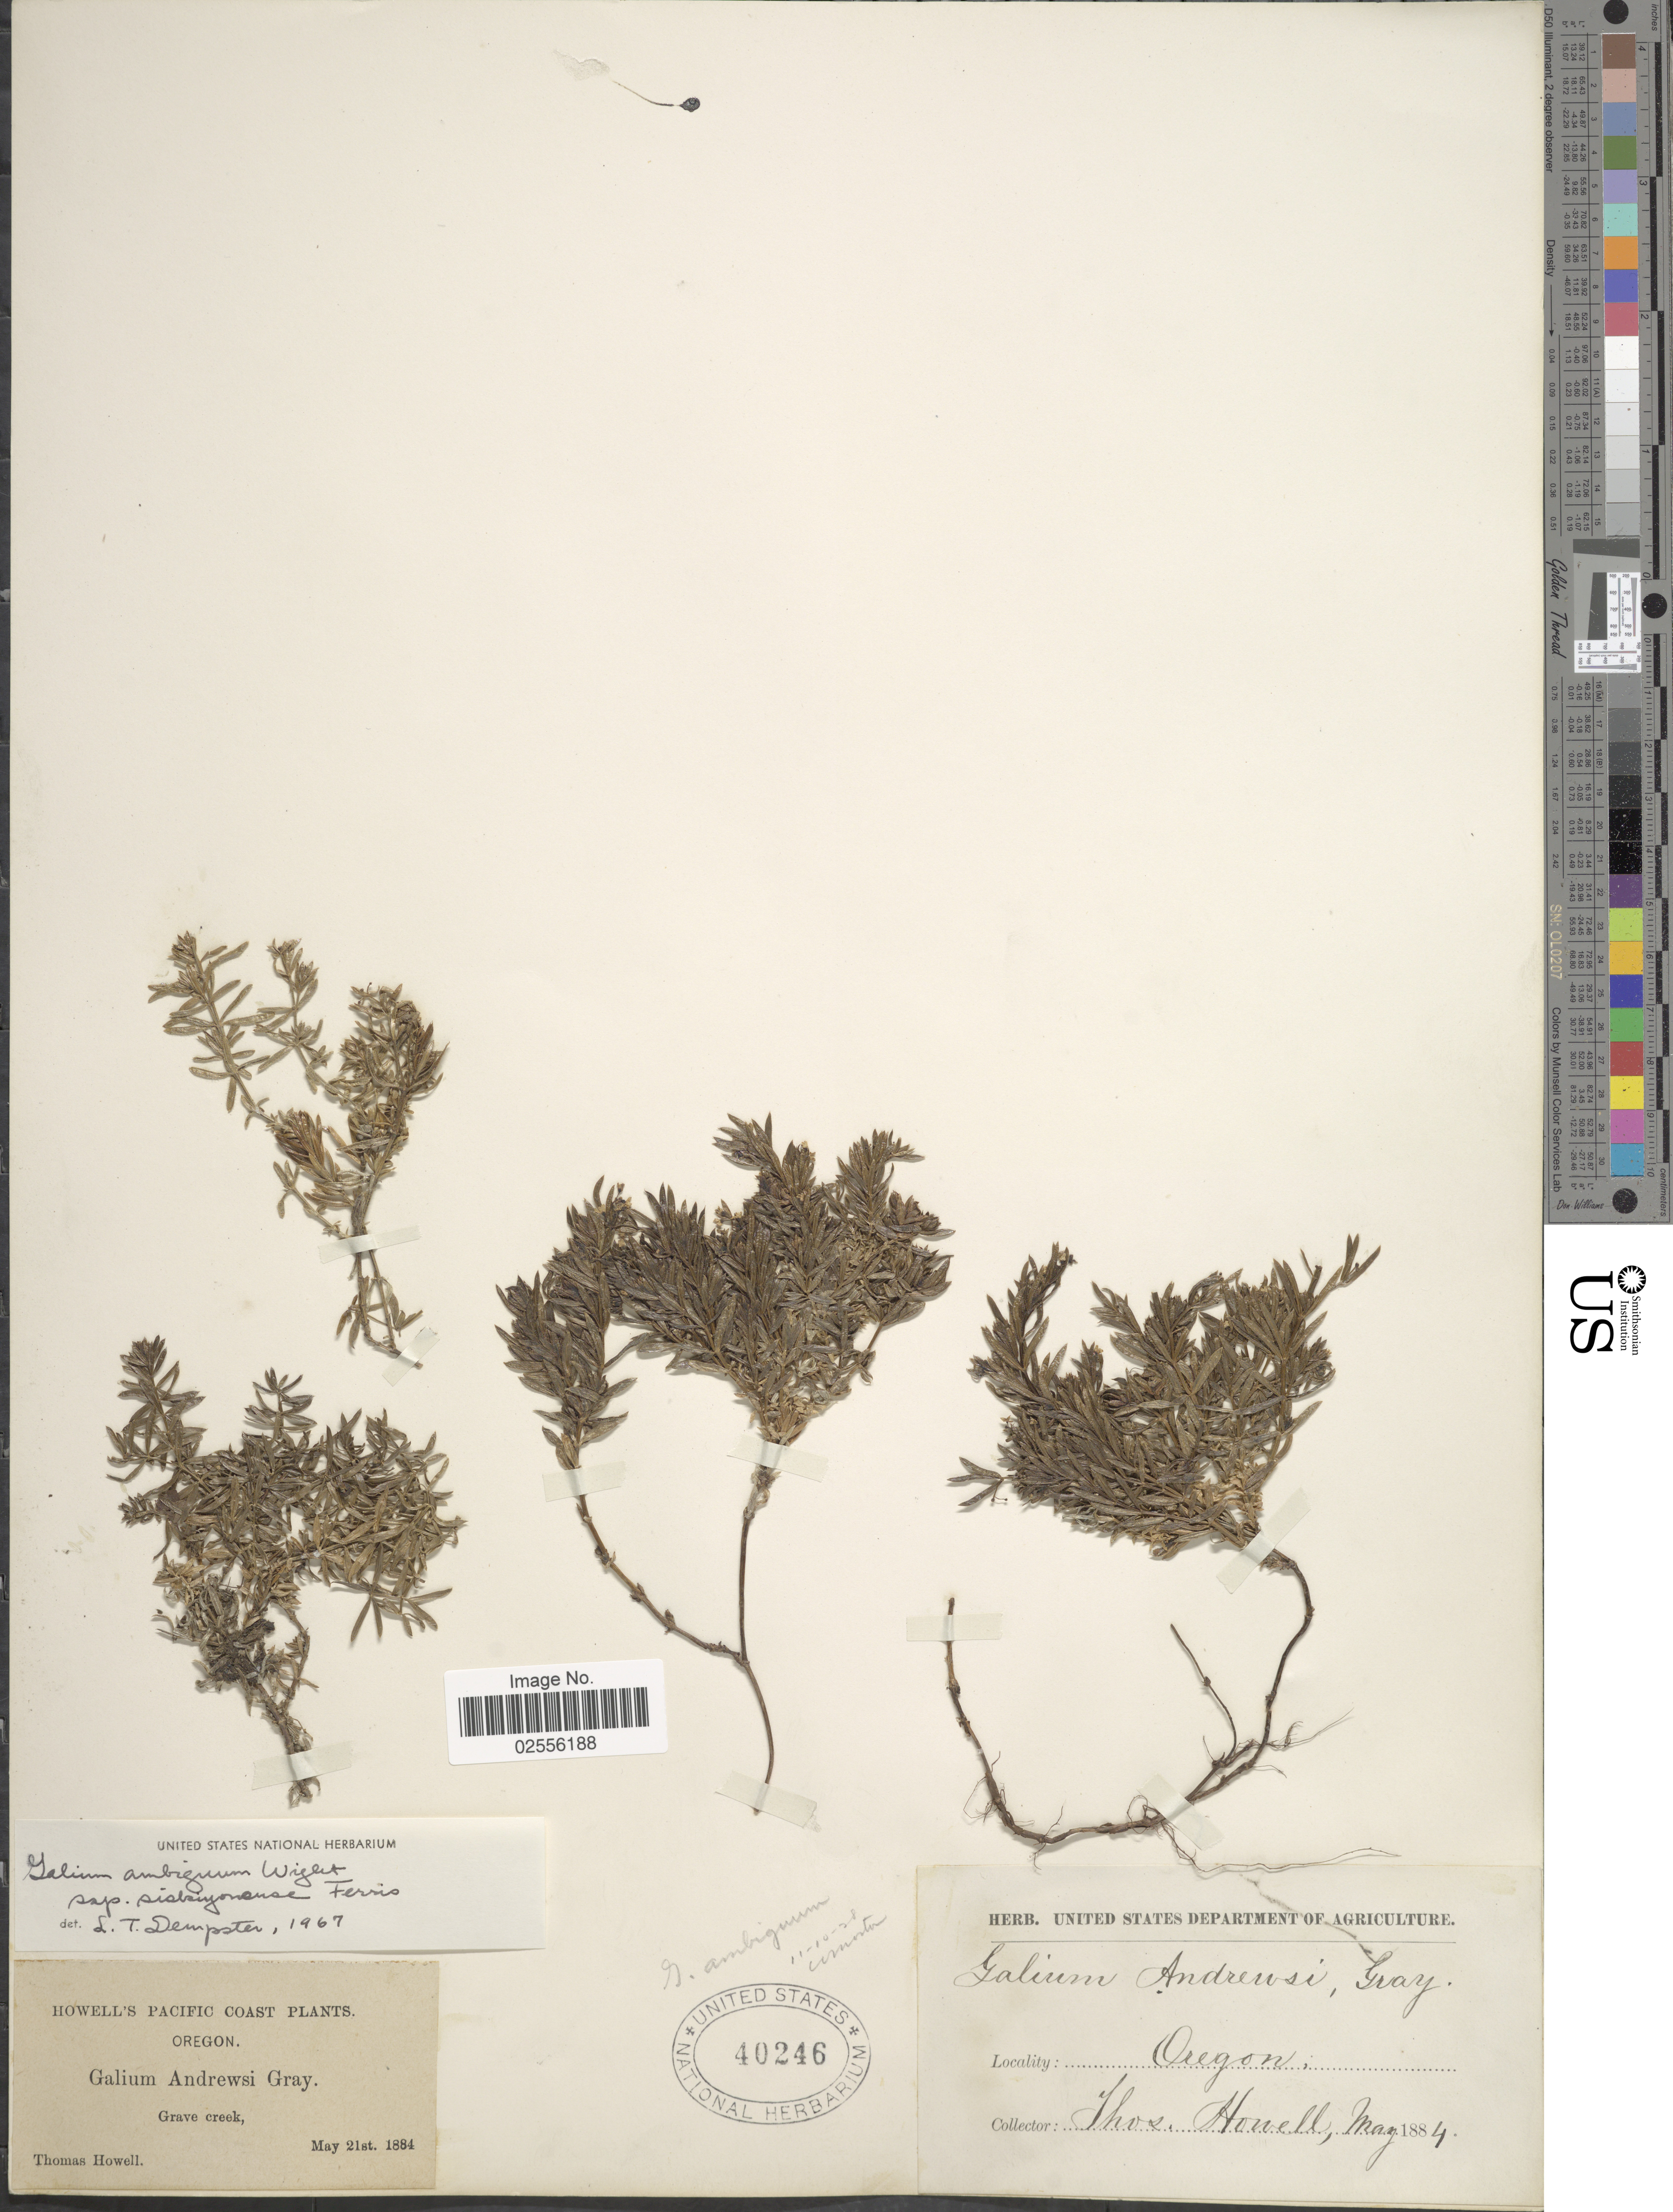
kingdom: Plantae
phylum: Tracheophyta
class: Magnoliopsida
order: Gentianales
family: Rubiaceae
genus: Galium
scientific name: Galium ambiguum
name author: W. Wight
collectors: T. Howell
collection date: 1884-05-21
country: United States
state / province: Oregon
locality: Pacific Coast, Grave Creek.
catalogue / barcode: US 40246